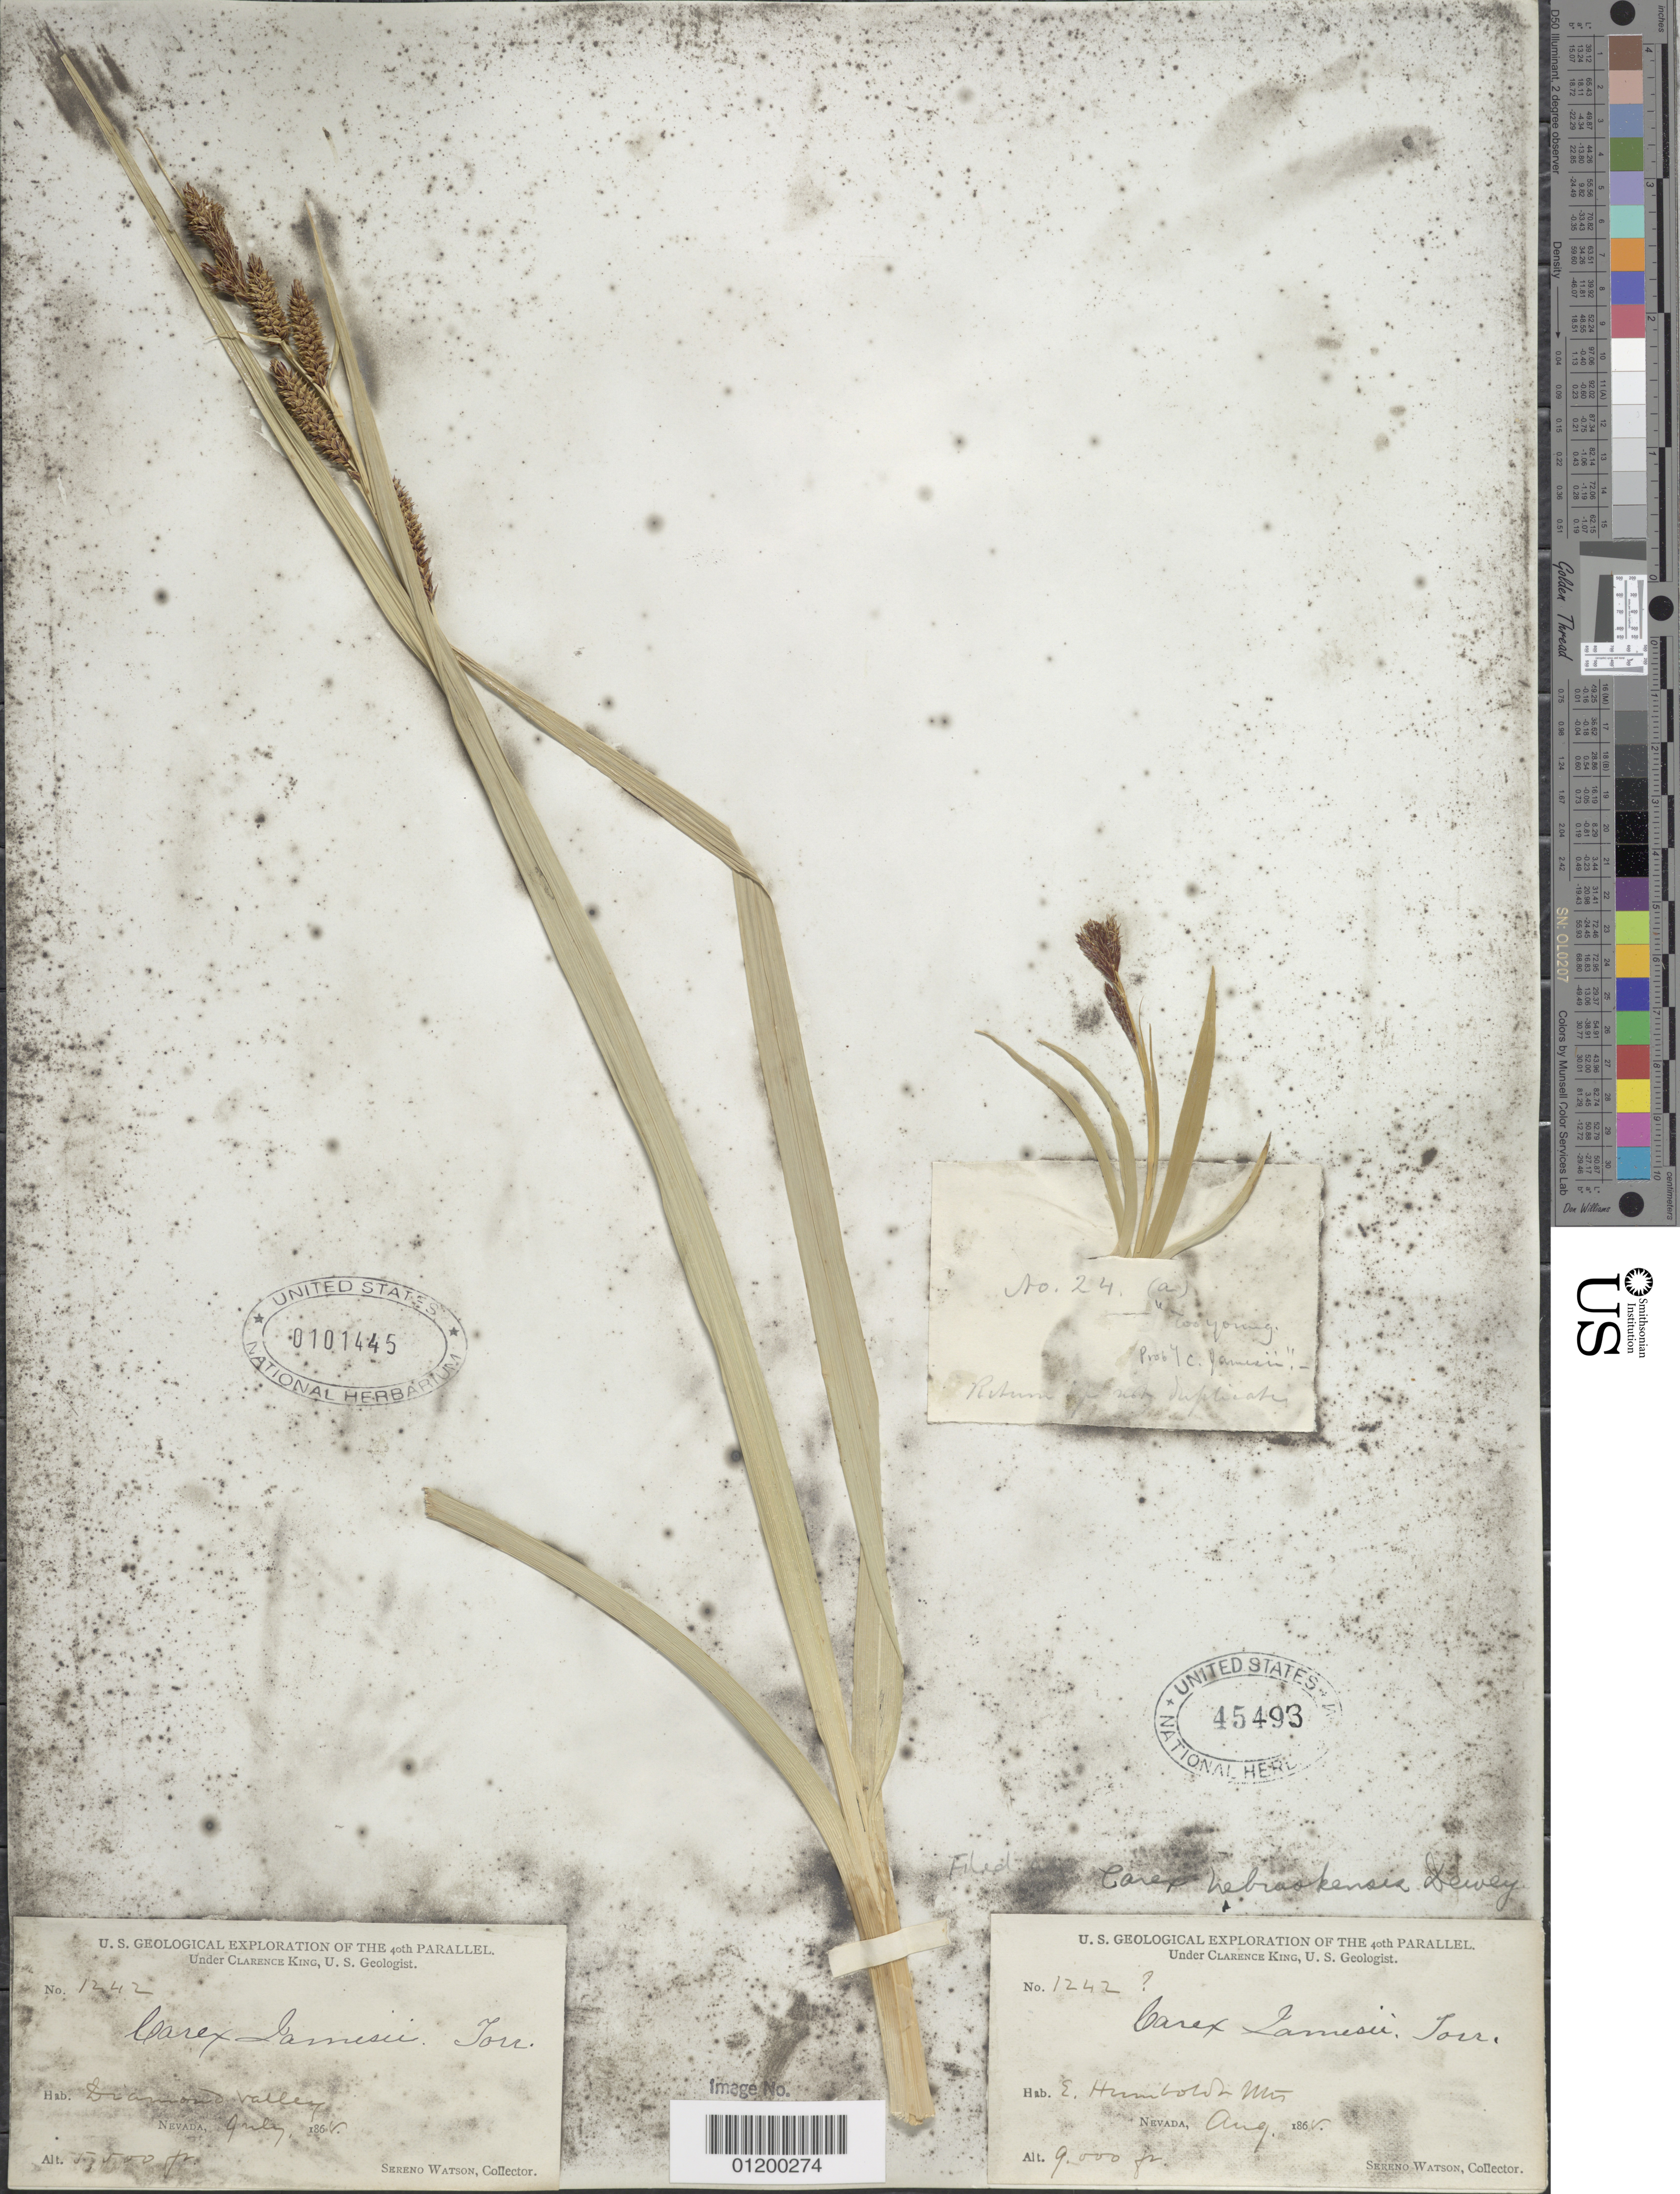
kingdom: Plantae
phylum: Tracheophyta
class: Liliopsida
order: Poales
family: Cyperaceae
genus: Carex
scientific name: Carex nebrascensis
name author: Dewey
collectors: S. Watson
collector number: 1242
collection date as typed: Aug 1868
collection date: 1868-08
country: United States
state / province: Nevada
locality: E. Humboldt Mts.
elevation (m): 2743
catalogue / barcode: US 45493